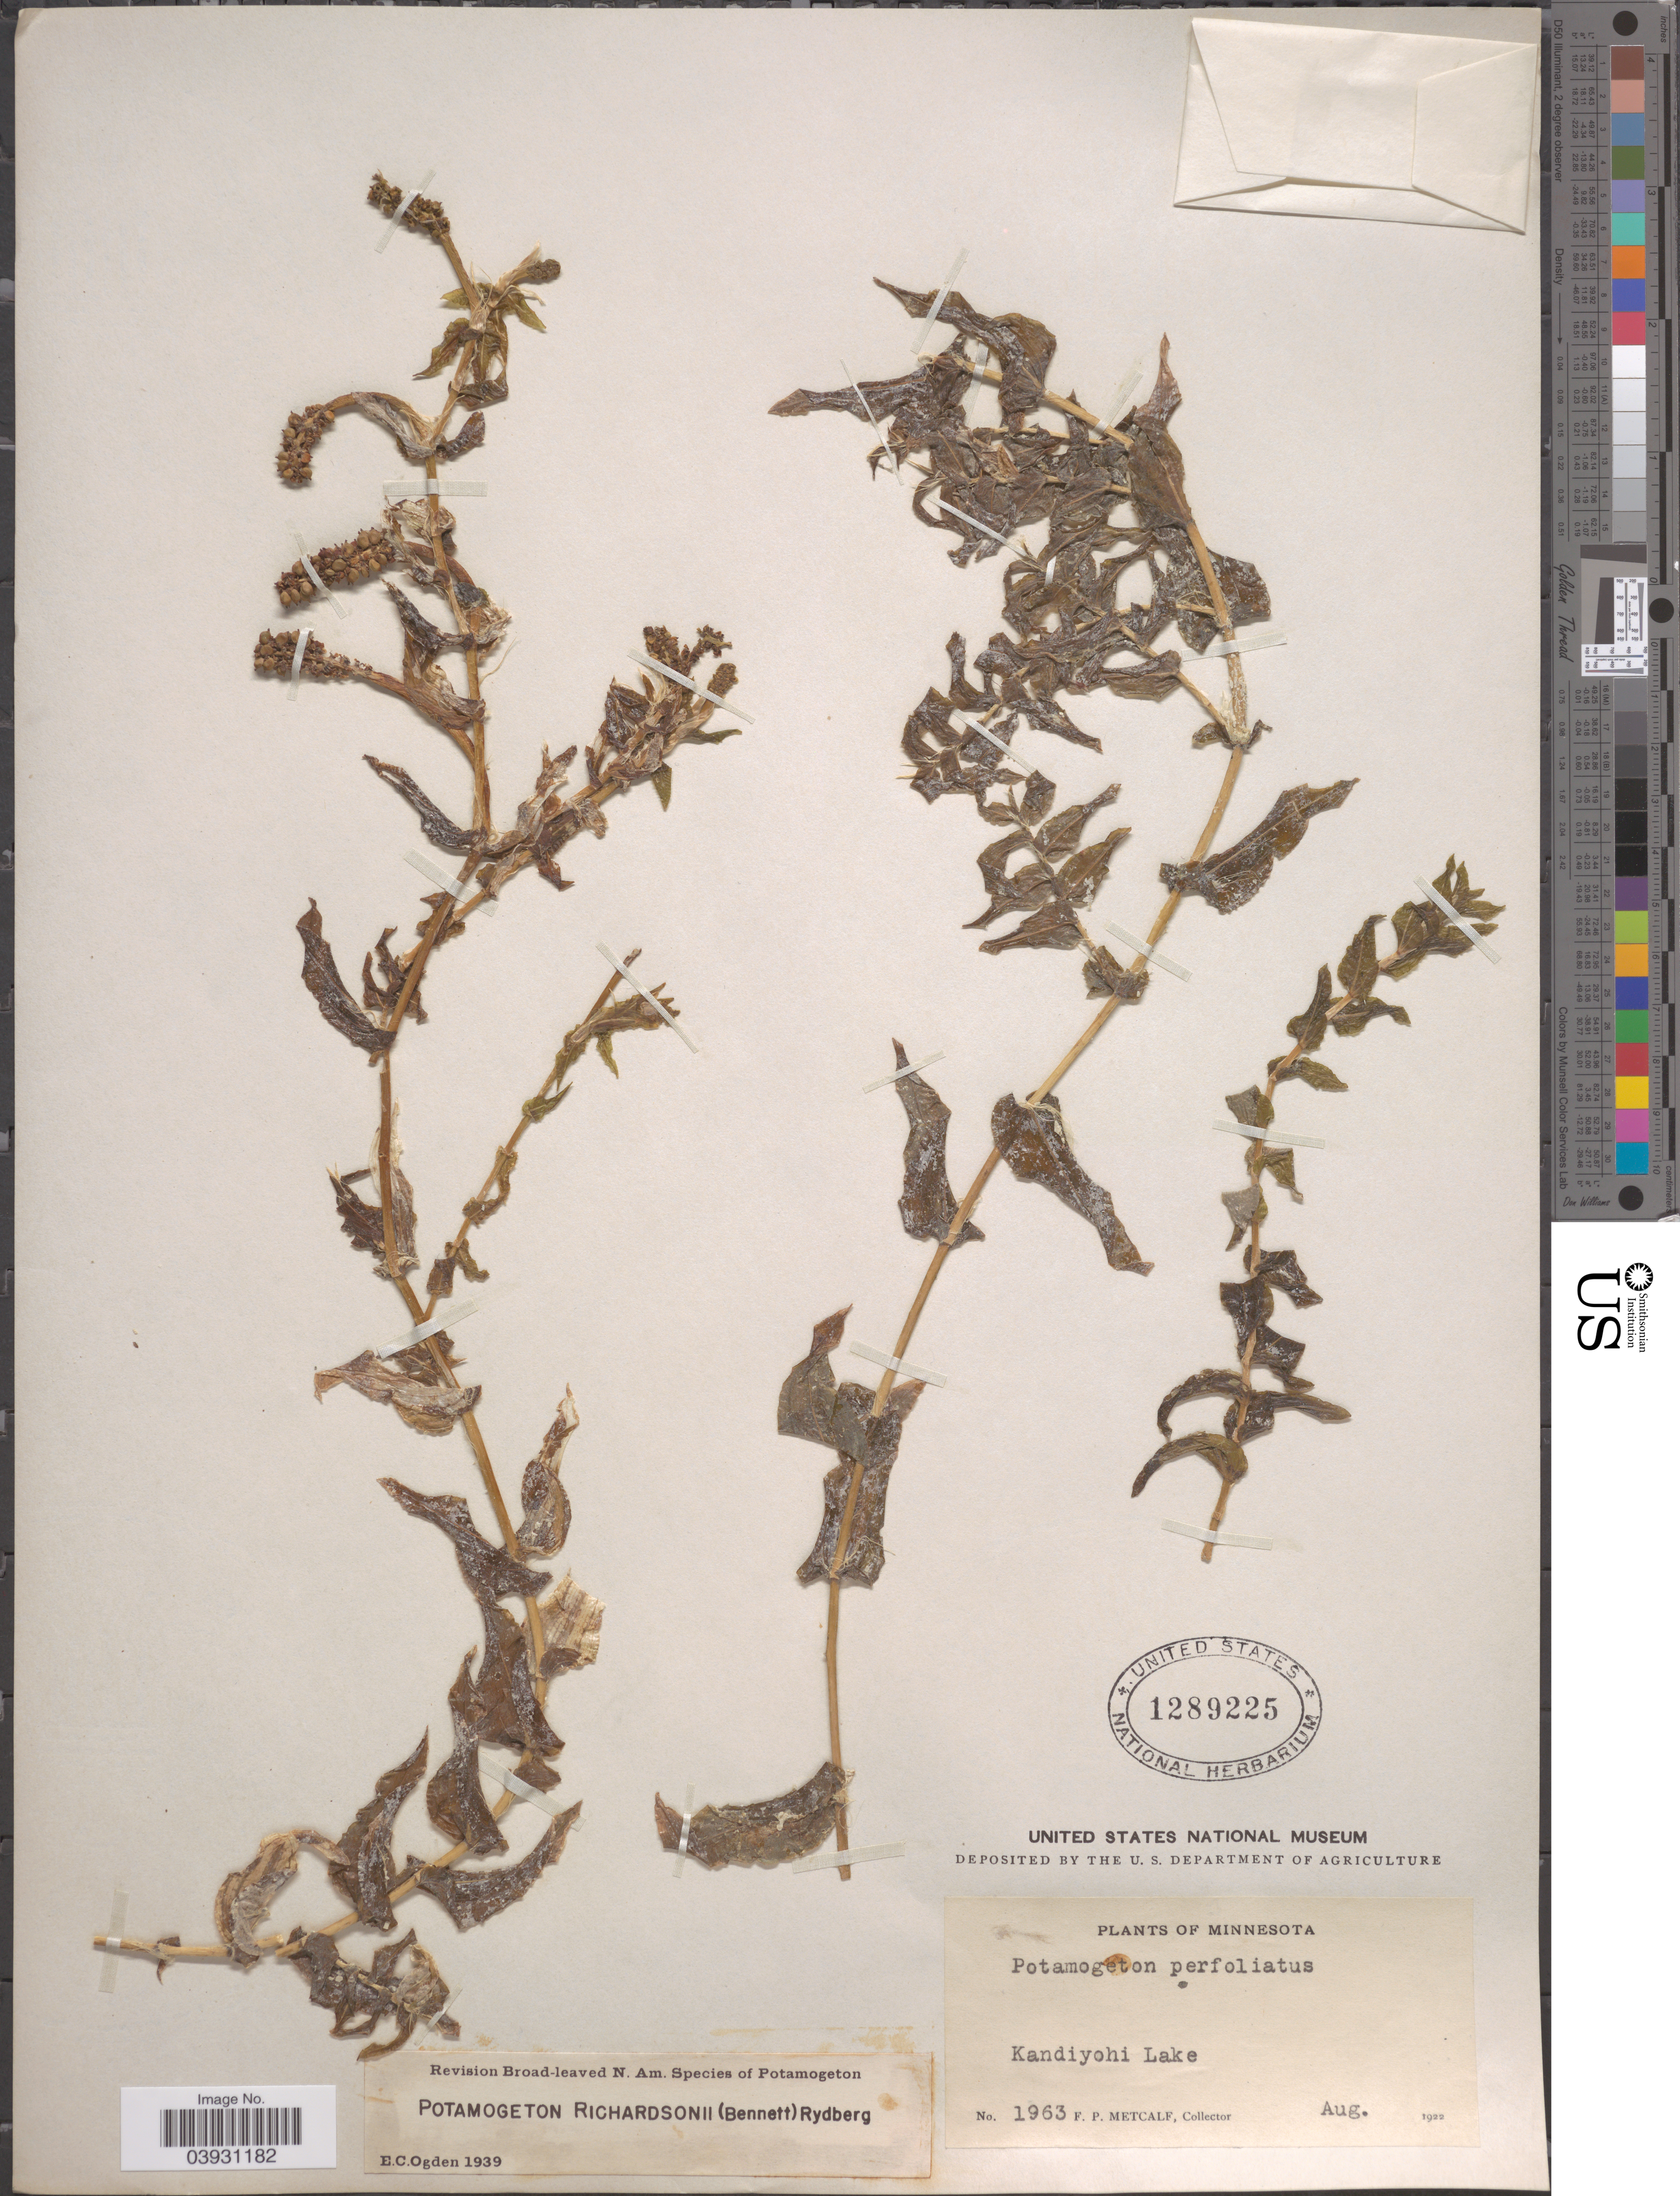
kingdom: Plantae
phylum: Tracheophyta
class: Liliopsida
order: Alismatales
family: Potamogetonaceae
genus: Potamogeton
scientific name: Potamogeton richardsonii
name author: (A.W. Benn.) Rydb.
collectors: F. Metcalf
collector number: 1963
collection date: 1922-08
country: United States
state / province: Minnesota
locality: Kandiyohi Lake.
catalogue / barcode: US 1289225